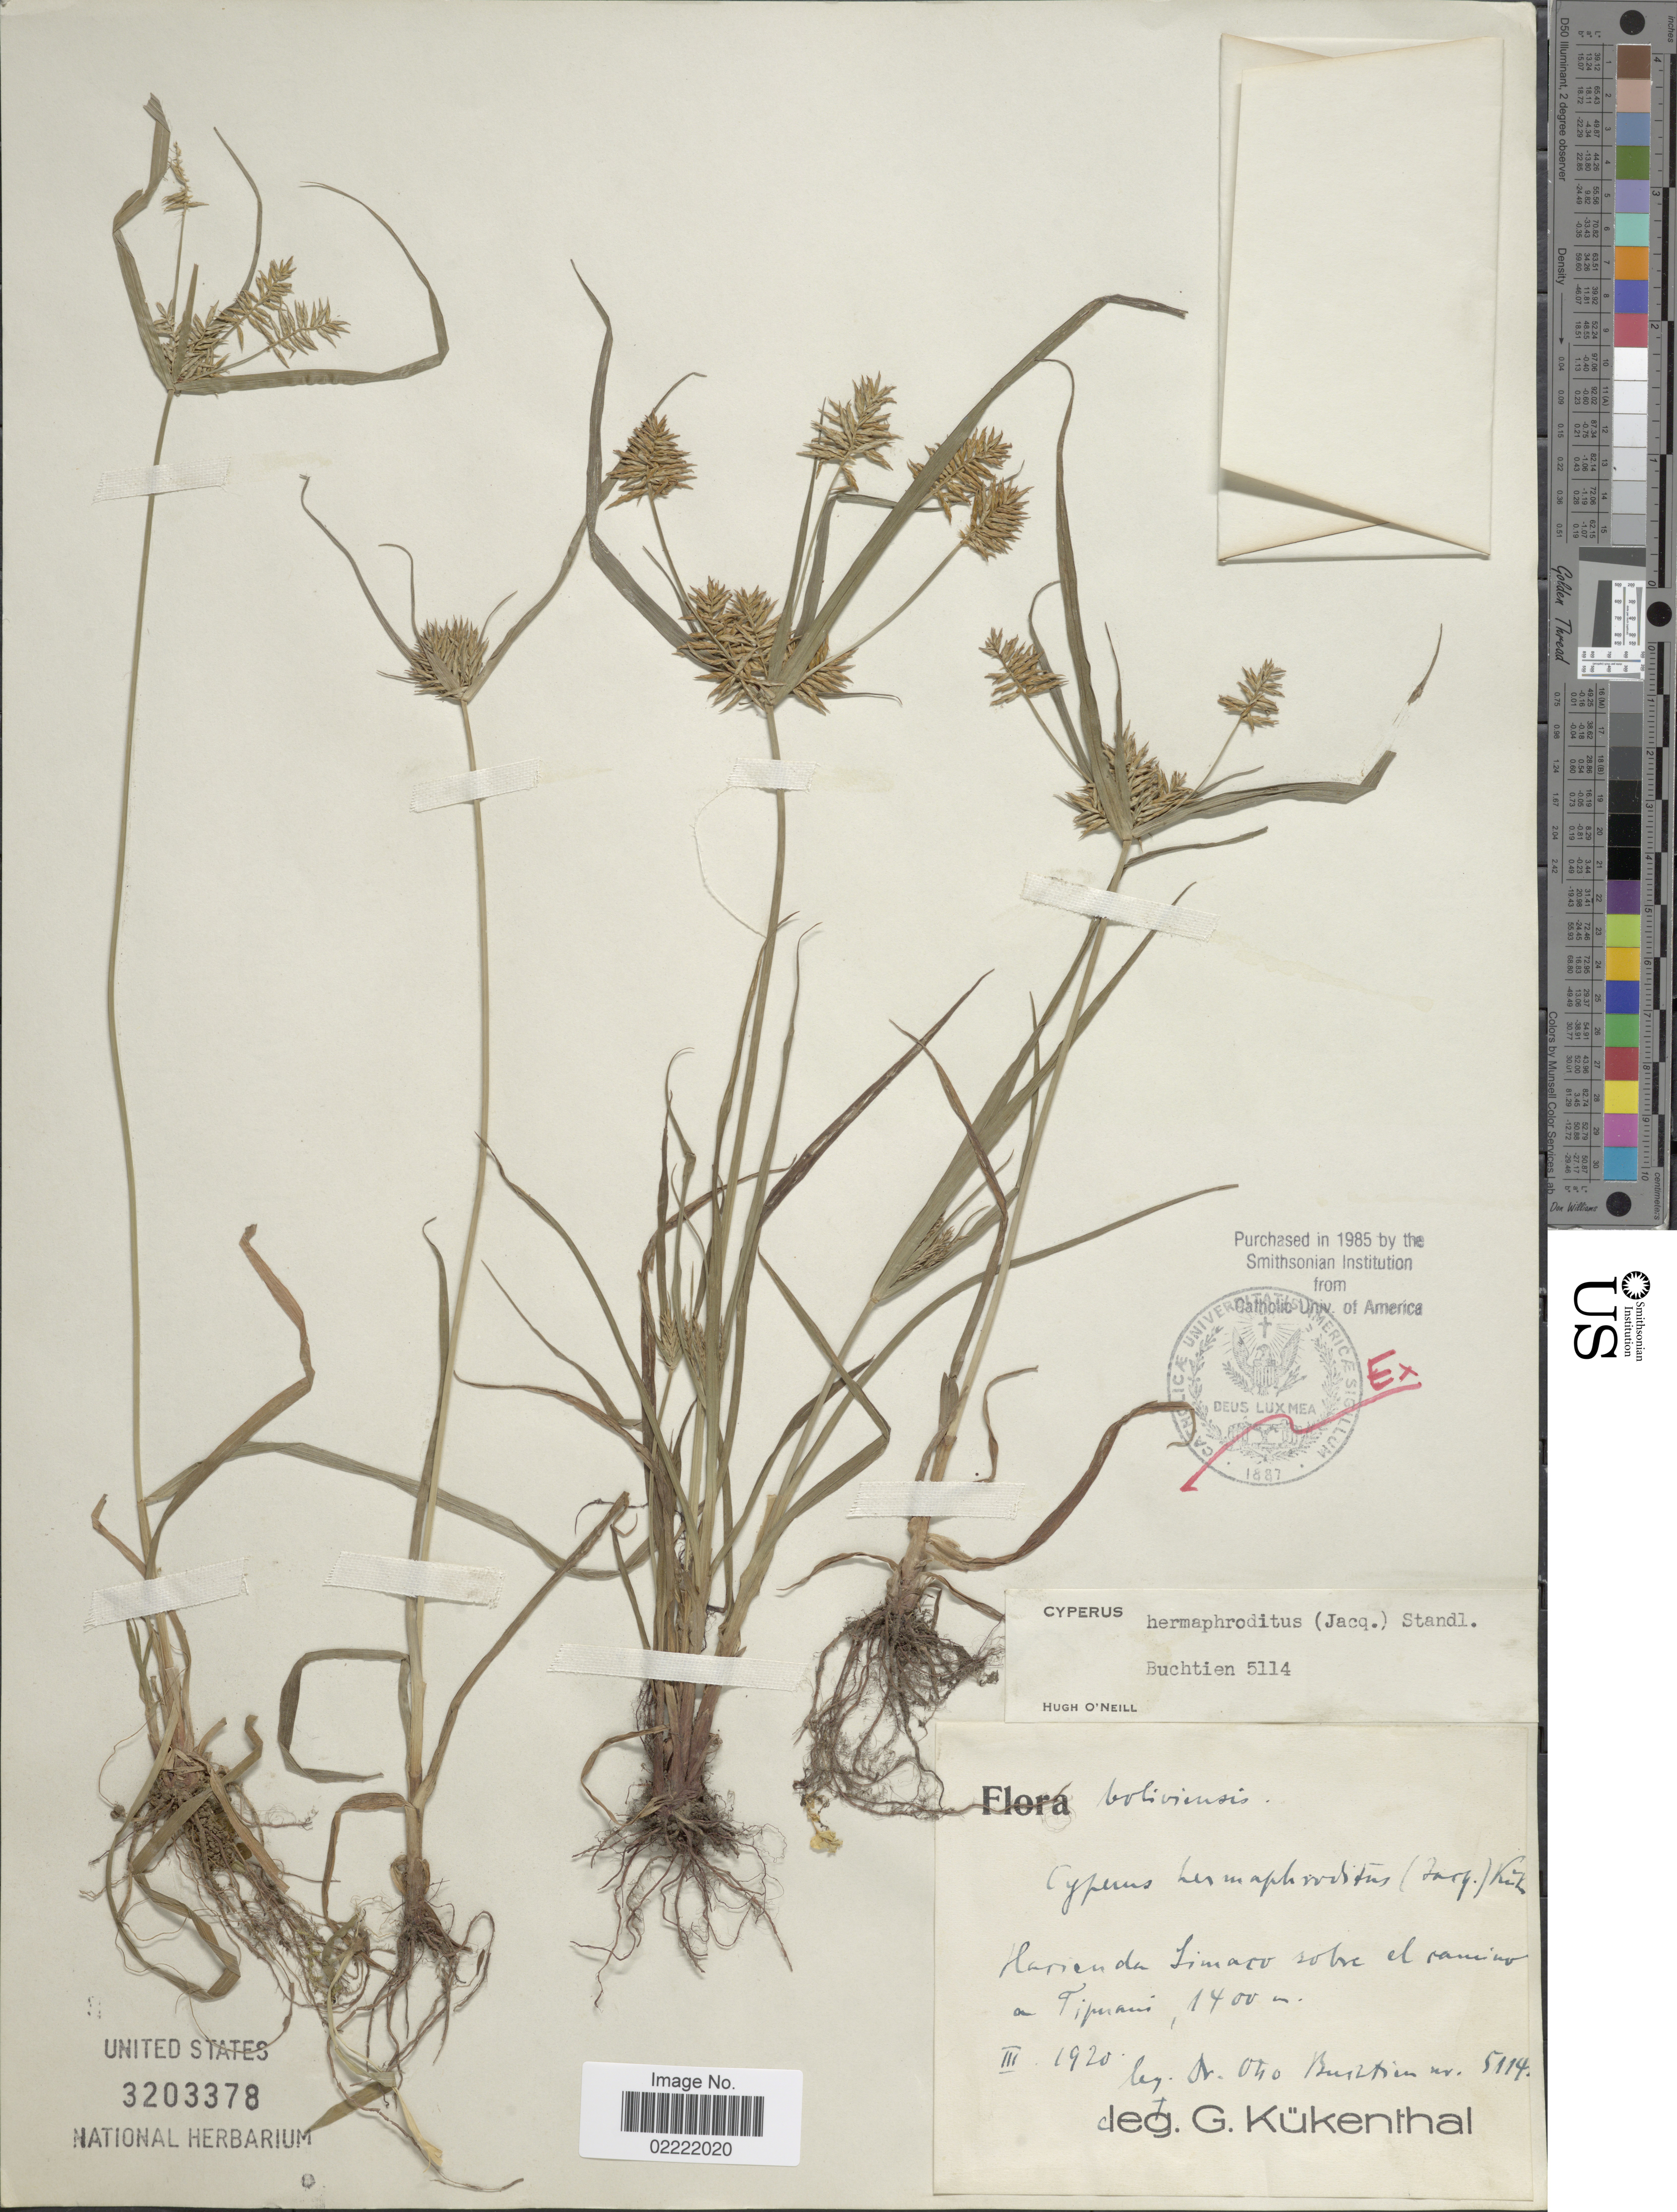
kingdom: Plantae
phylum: Tracheophyta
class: Liliopsida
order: Poales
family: Cyperaceae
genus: Cyperus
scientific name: Cyperus hermaphroditus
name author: (Jacq.) Standl.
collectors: O. Buchtien & G. Kükenthal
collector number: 5114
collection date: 1920-03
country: Bolivia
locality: Hacienda Limaco sobre el camino a Tipuani.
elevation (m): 1400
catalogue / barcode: US 3203378